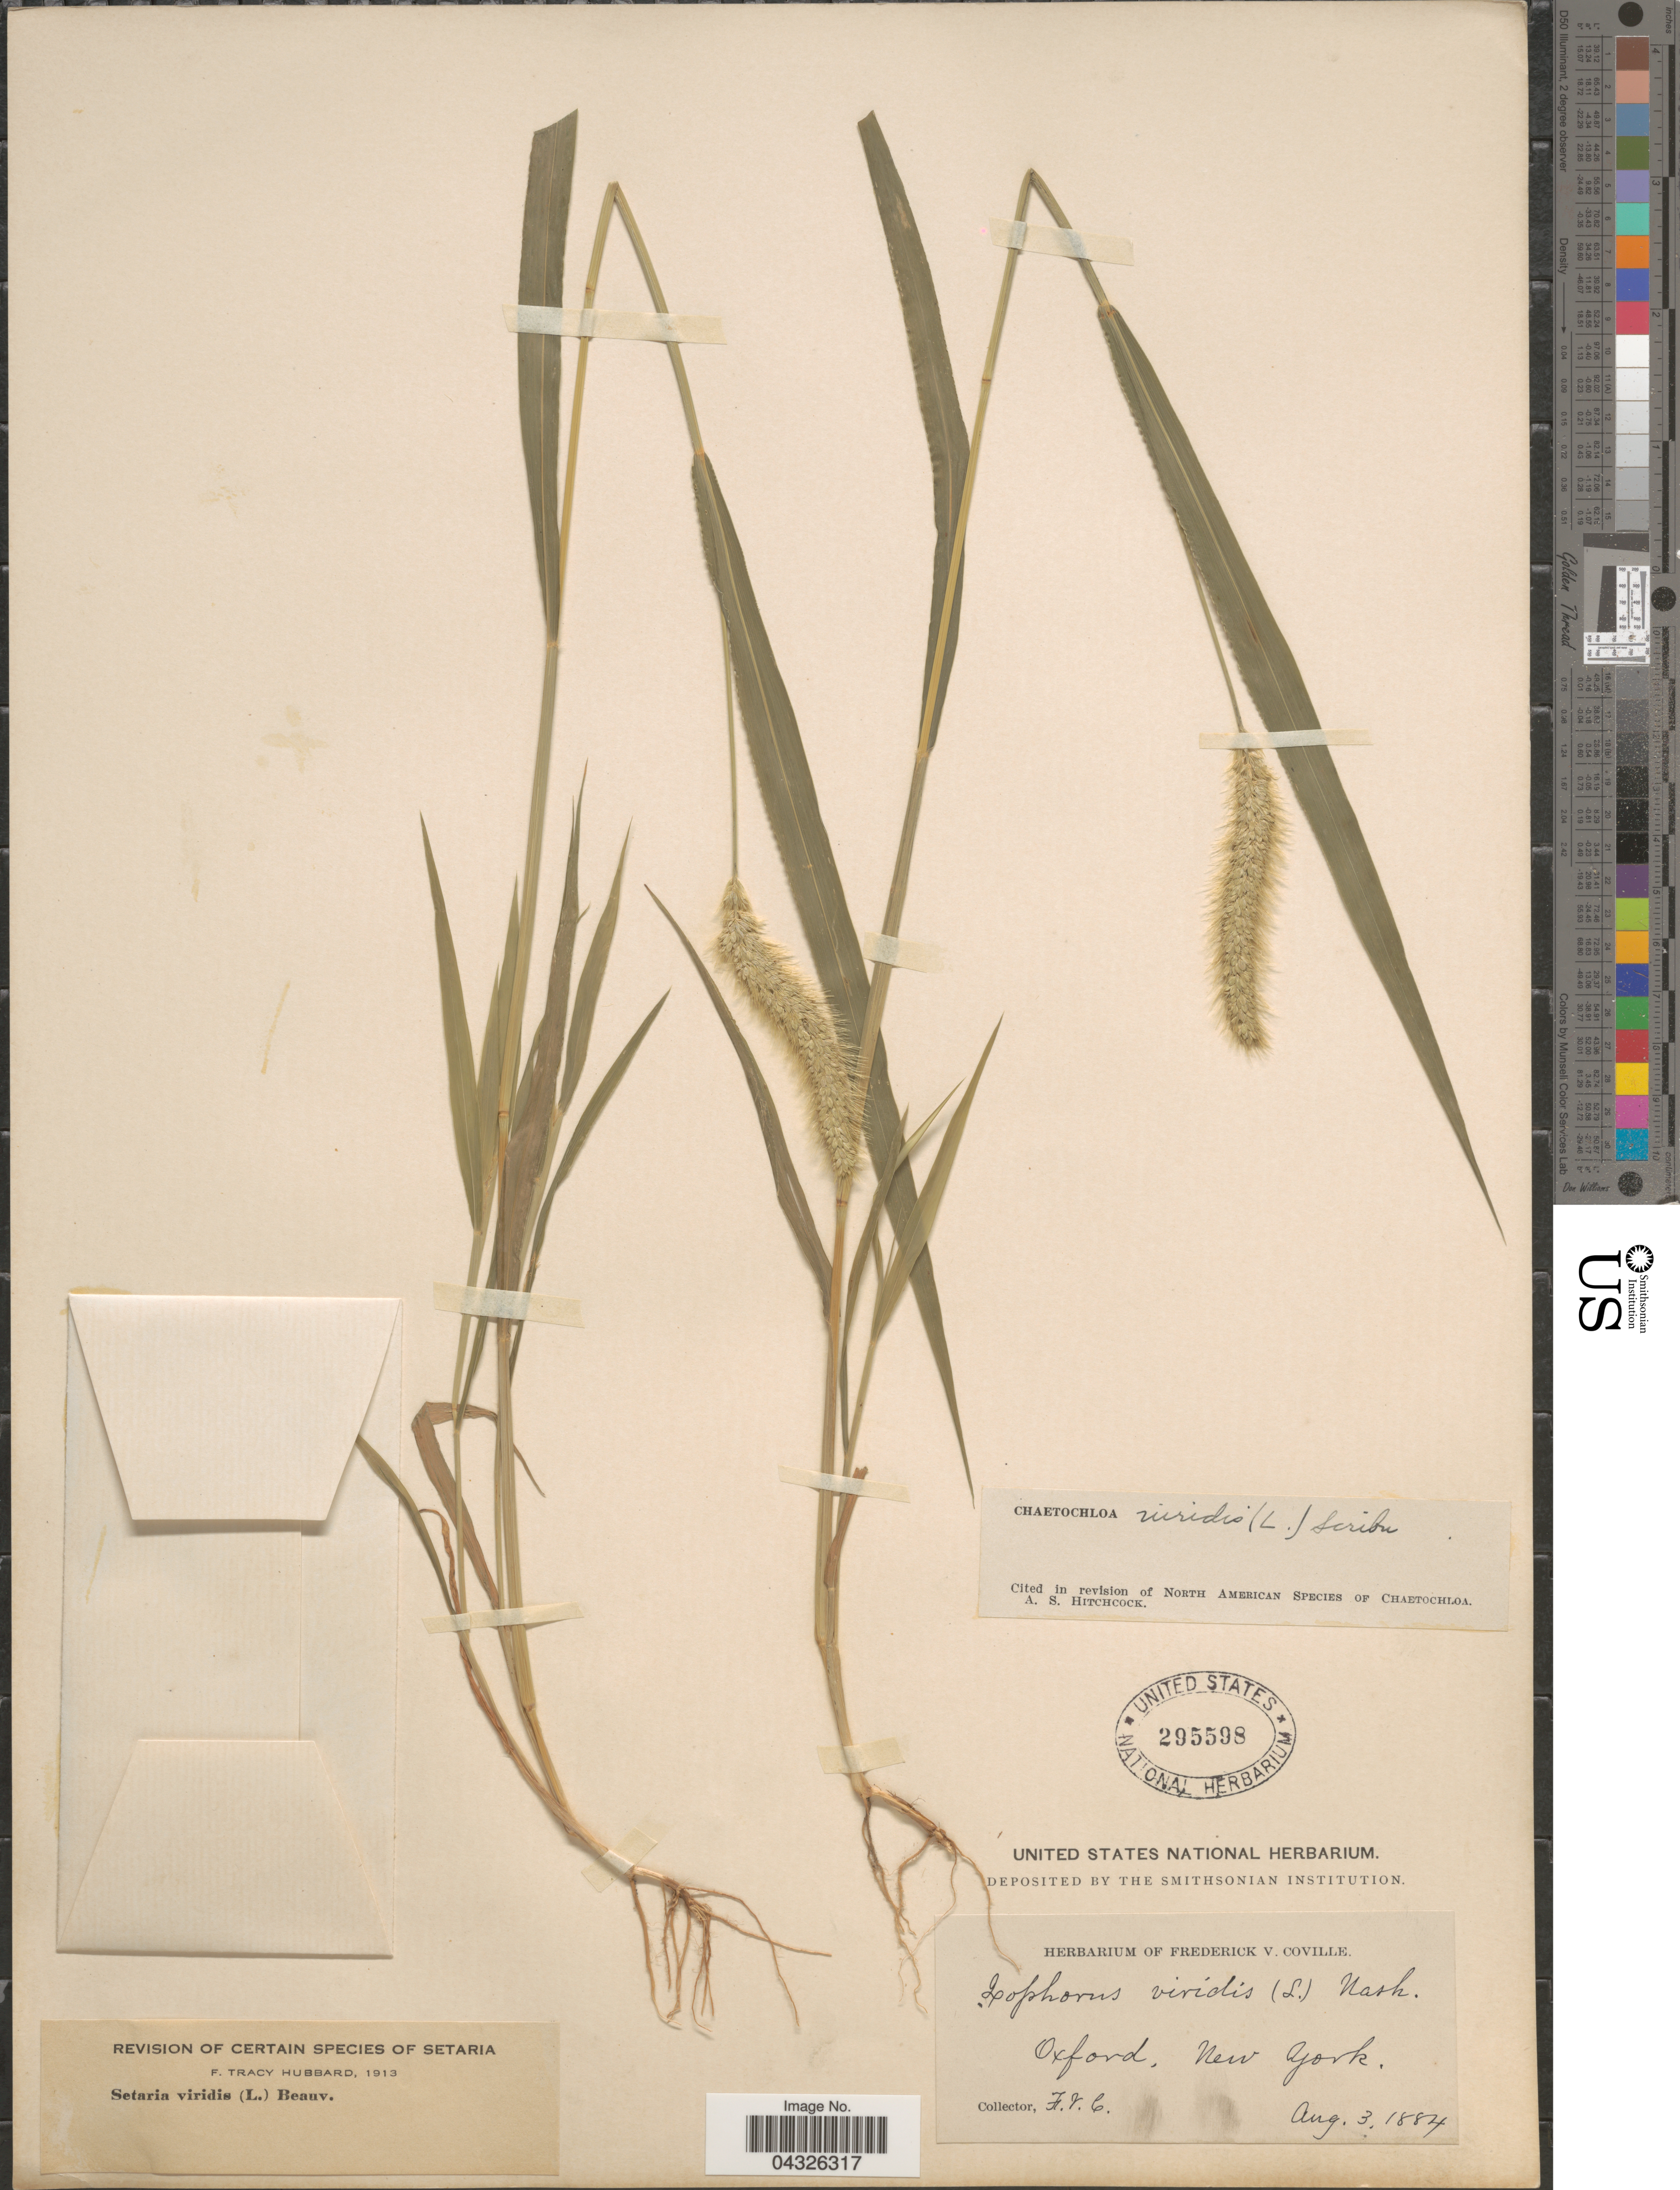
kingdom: Plantae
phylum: Tracheophyta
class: Liliopsida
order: Poales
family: Poaceae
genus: Setaria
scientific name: Setaria viridis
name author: (L.) P. Beauv.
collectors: F. V. Coville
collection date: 1884-08-03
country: United States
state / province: New York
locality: Oxford.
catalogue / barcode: US 295598